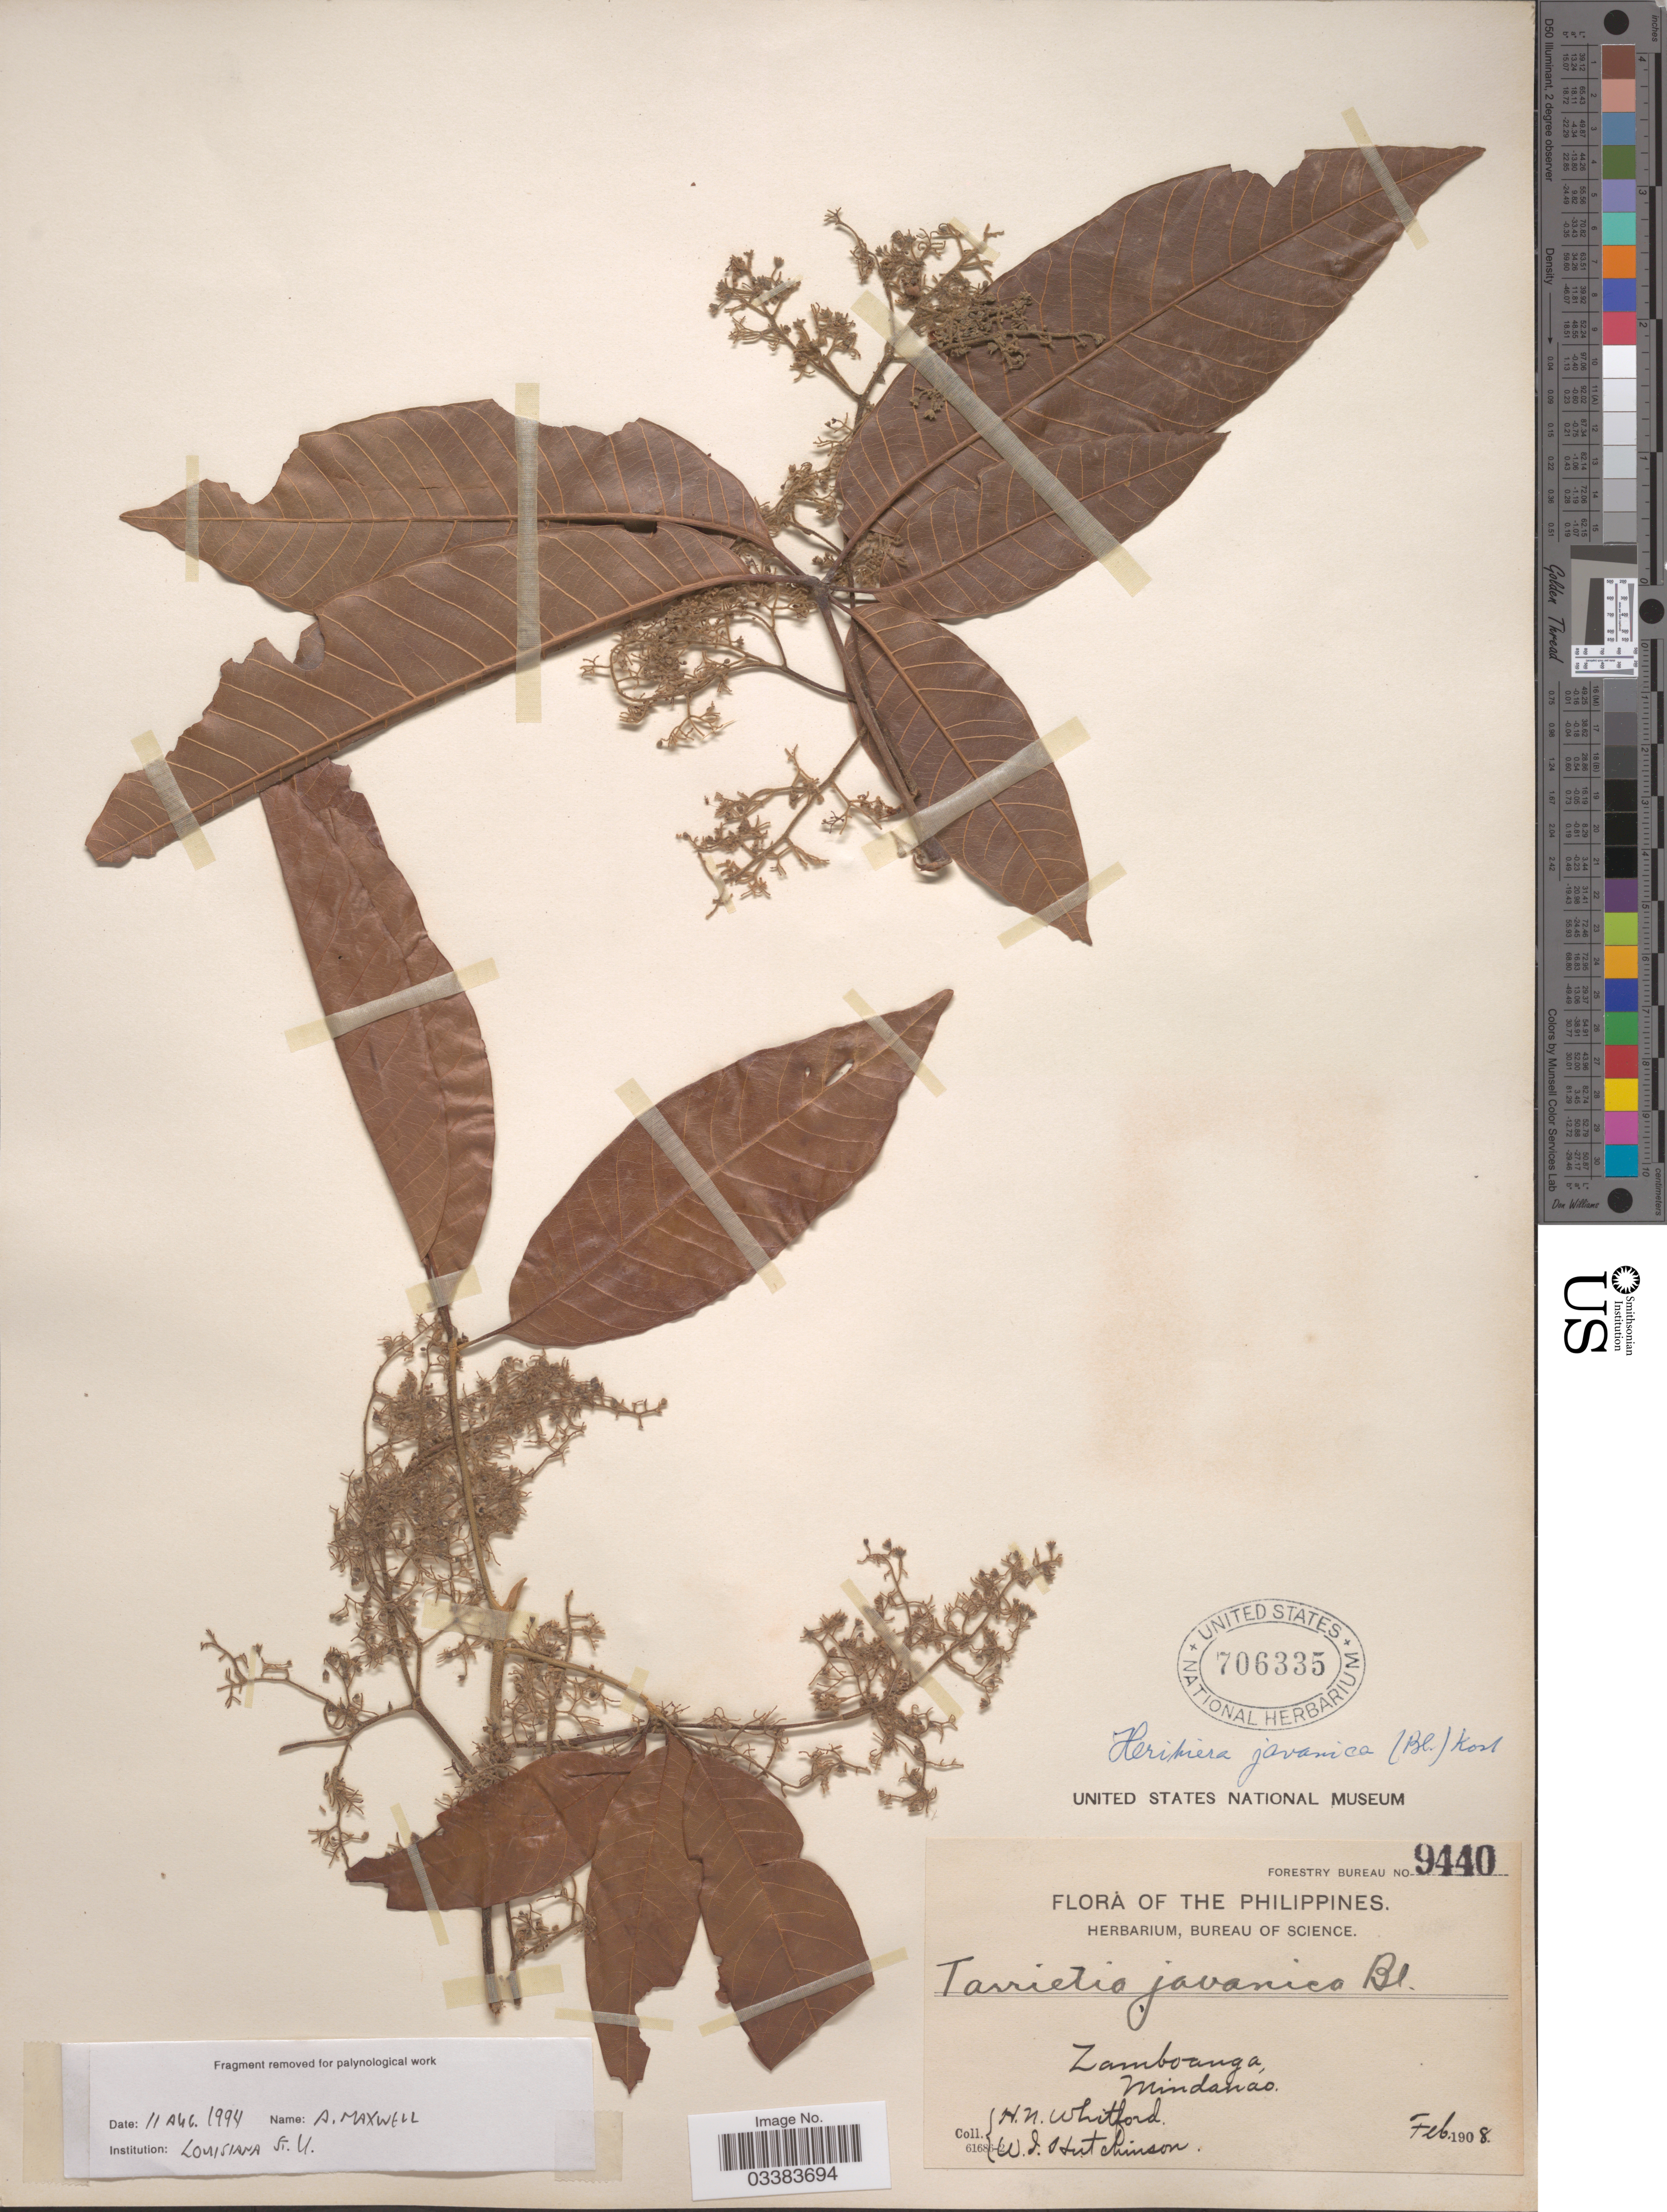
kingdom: Plantae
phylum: Tracheophyta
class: Magnoliopsida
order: Malvales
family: Malvaceae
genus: Heritiera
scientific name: Heritiera javanica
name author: (Blume) Kosterm.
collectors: H. N. Whitford & W. J. Hutchinson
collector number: Forestry Bureau 9440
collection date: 1908-02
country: Philippines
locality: Zamboanga, Mindanao.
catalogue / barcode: US 706335